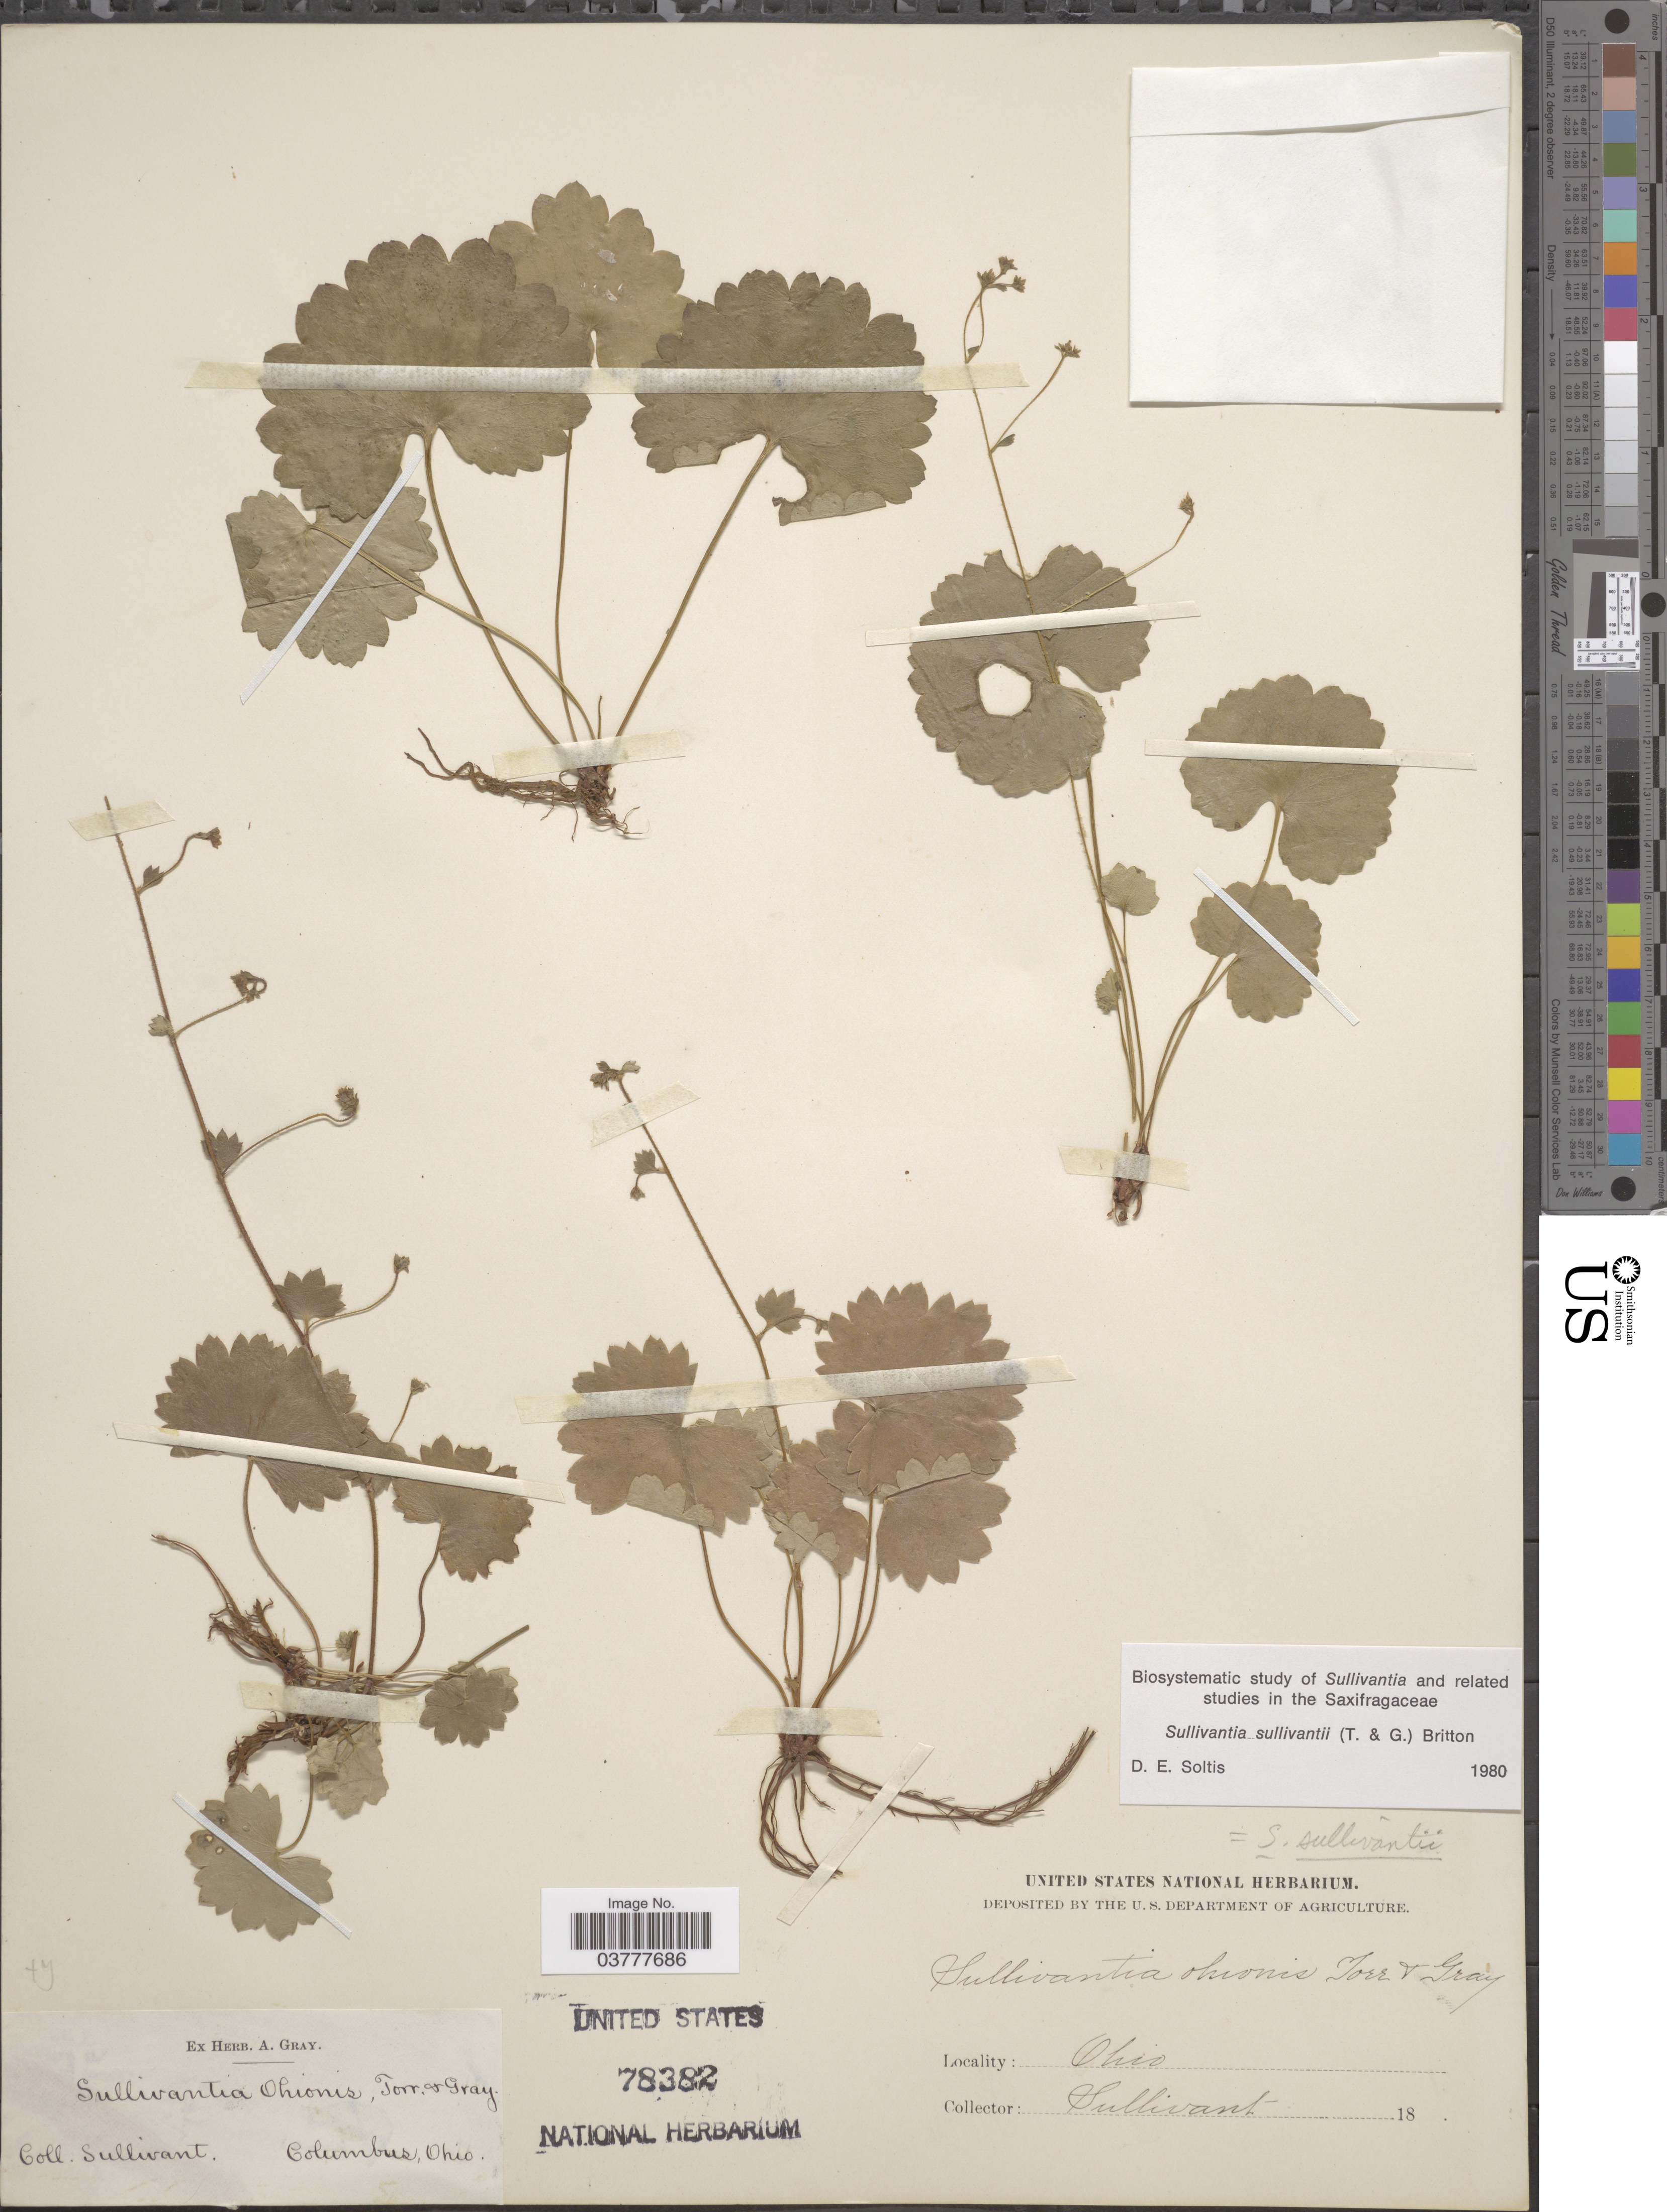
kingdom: Plantae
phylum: Tracheophyta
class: Magnoliopsida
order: Saxifragales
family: Saxifragaceae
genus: Sullivantia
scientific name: Sullivantia sullivantii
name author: (Torr. & A. Gray) Britton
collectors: Sullivant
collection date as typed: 18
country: United States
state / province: Ohio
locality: Columbus.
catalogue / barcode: US 78382